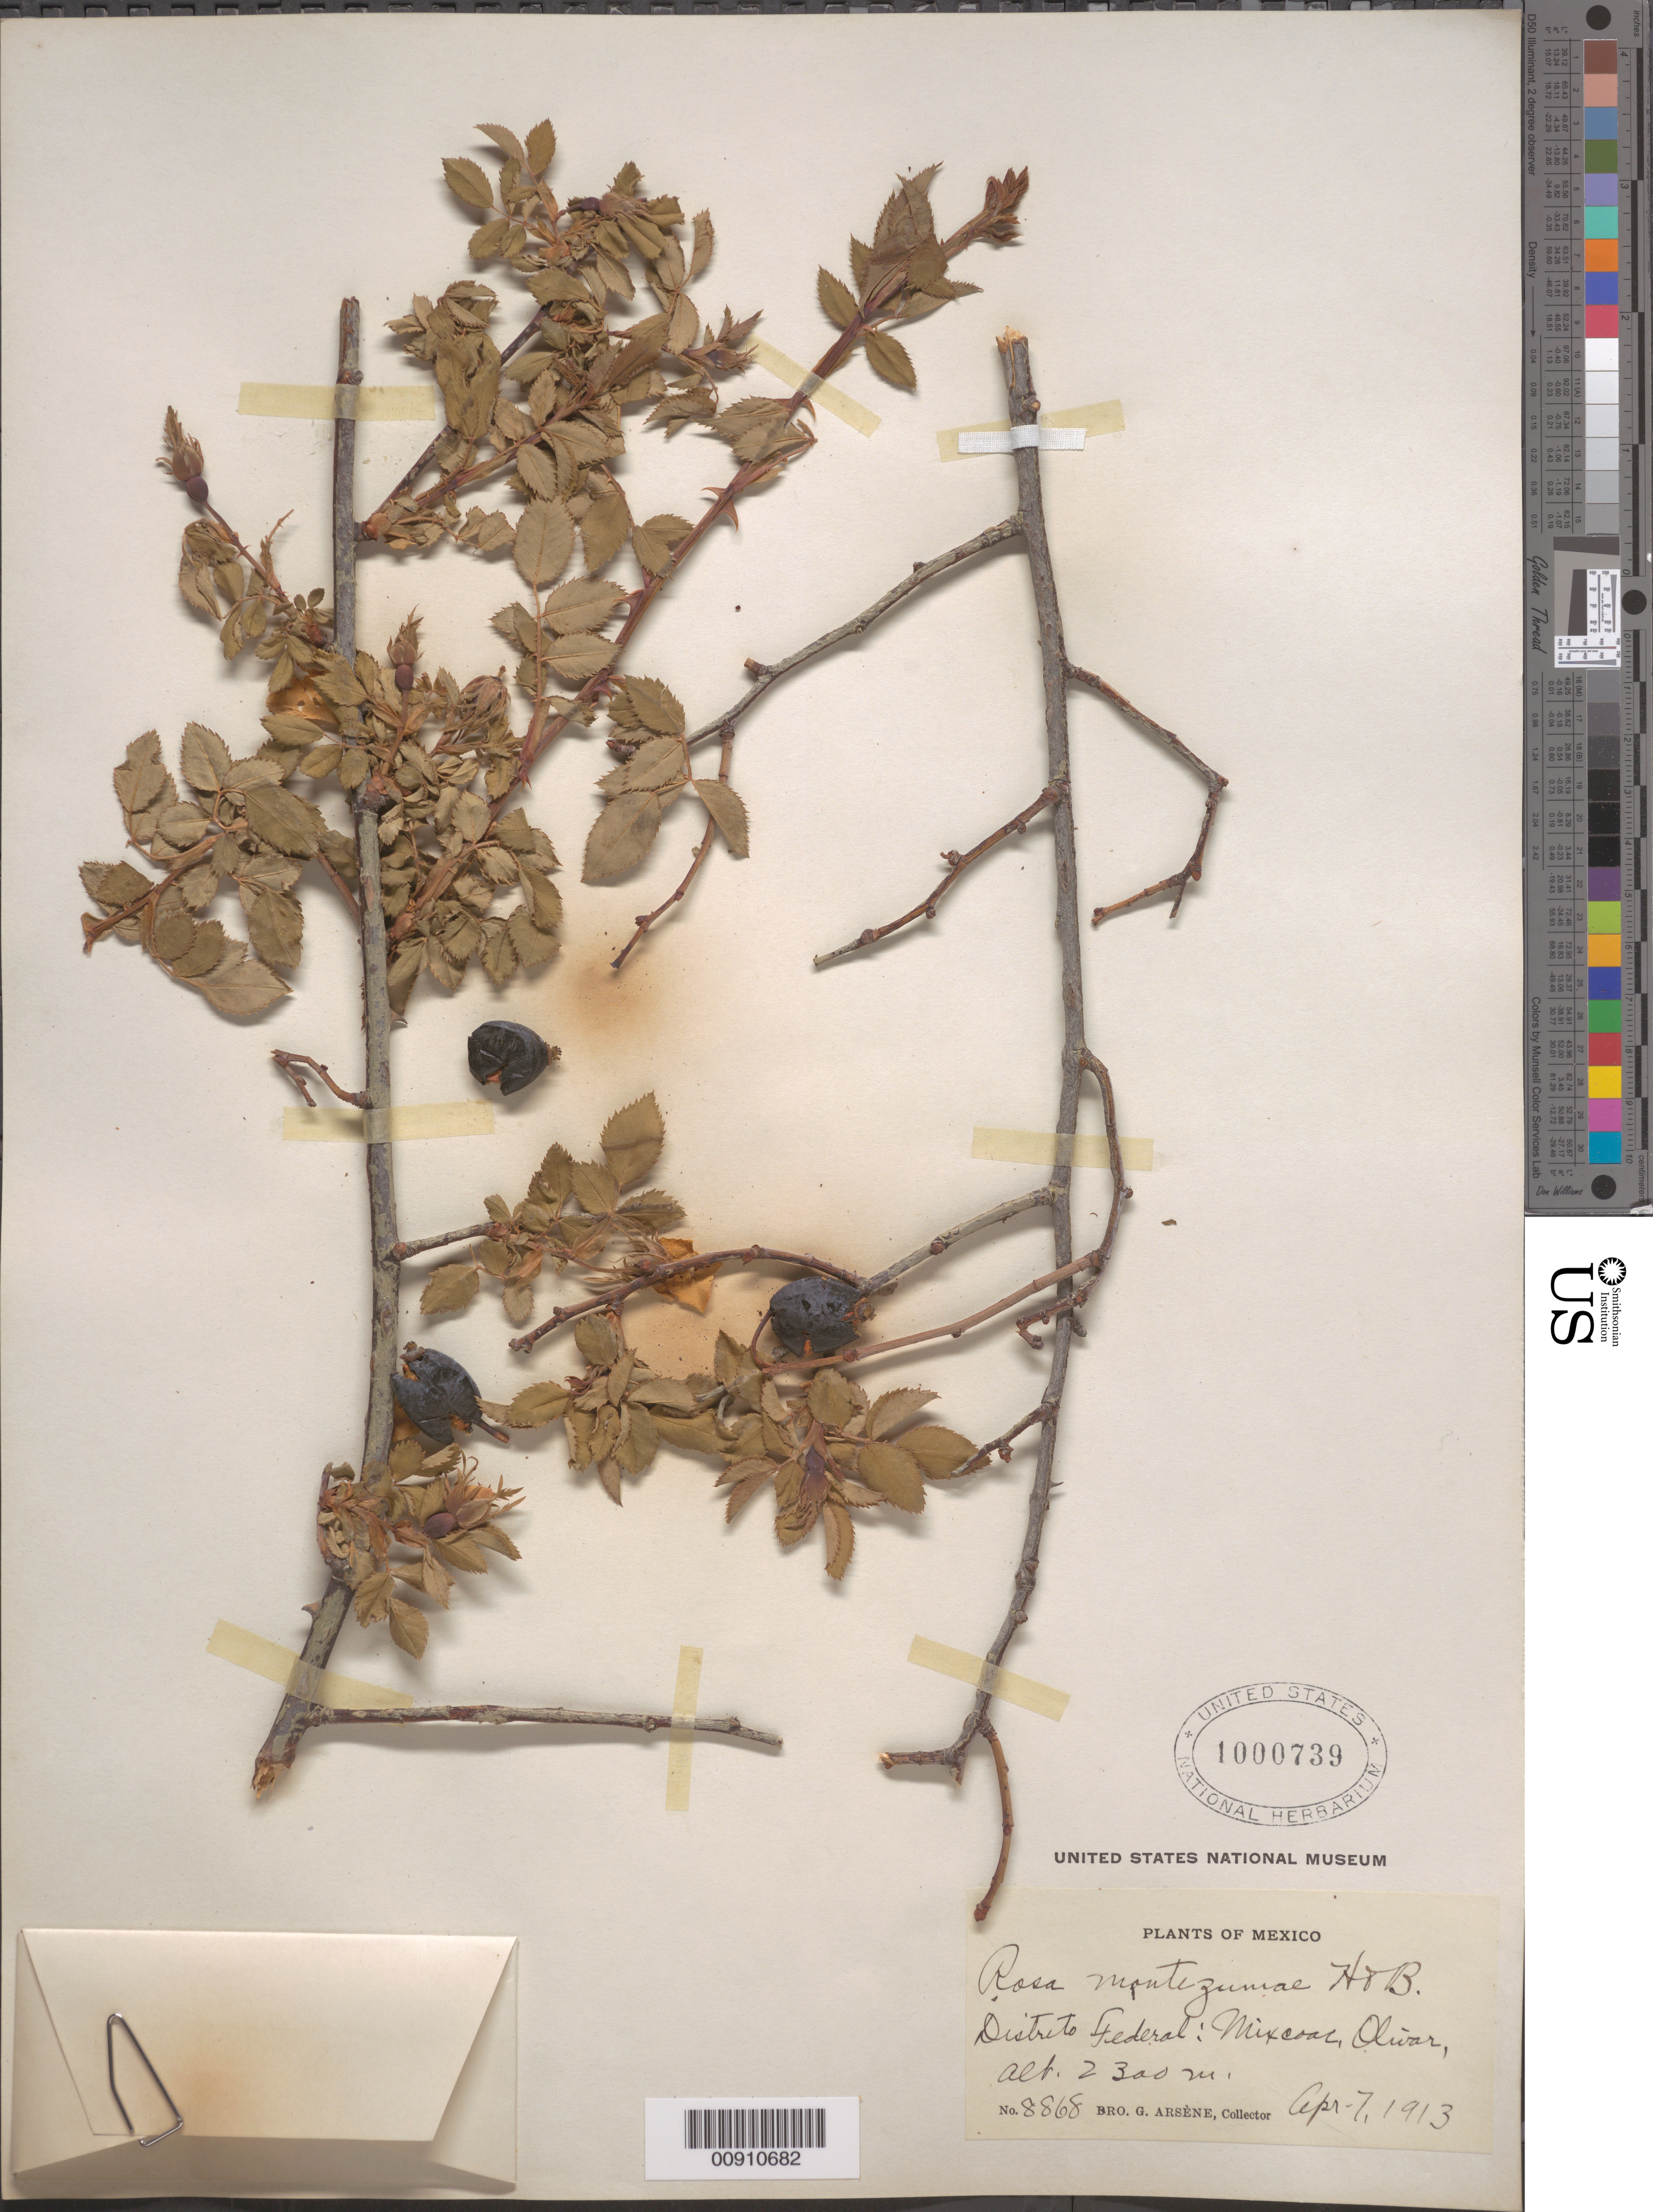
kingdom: Plantae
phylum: Tracheophyta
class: Magnoliopsida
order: Rosales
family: Rosaceae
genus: Rosa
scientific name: Rosa montezumae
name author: Humb. & Bonpl. ex Red & Thory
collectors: Bro. G. Arsène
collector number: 8868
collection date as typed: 07 Apr 1913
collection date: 1913-04-07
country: Mexico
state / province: Distrito Federal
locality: Distrito Federal: Mixcoac, Olivar.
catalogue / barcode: US 1000739